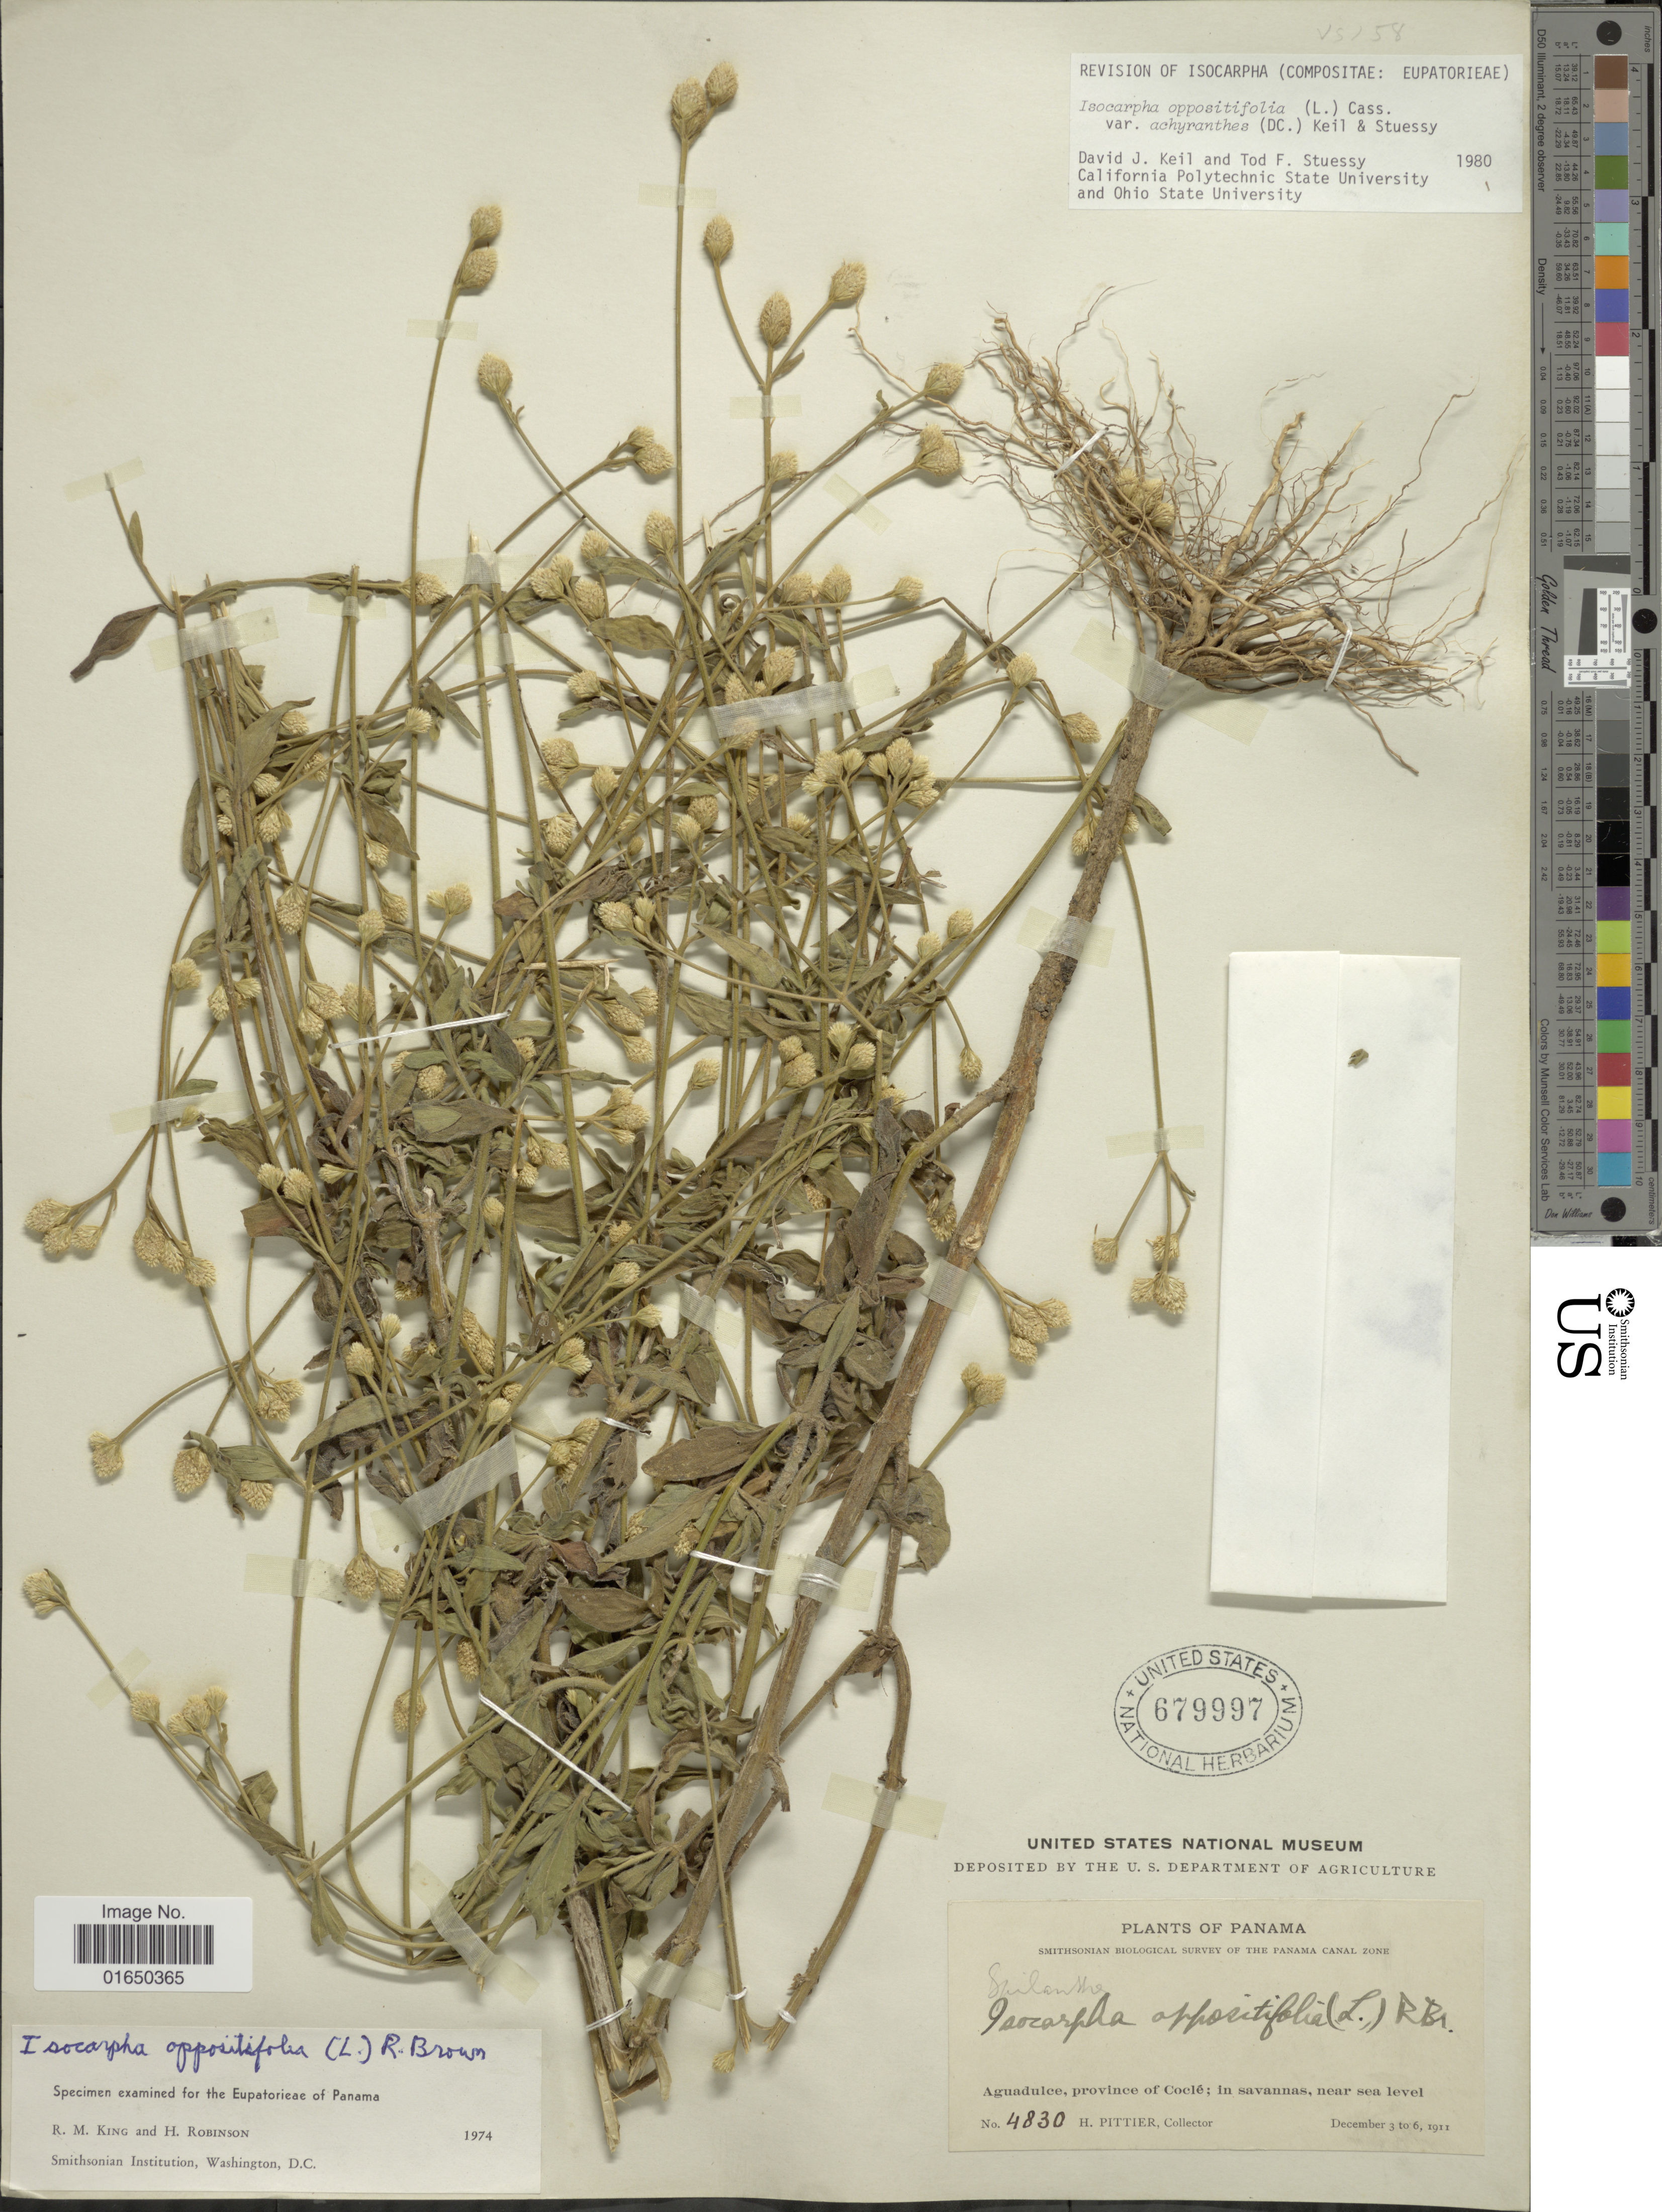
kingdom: Plantae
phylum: Tracheophyta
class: Magnoliopsida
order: Asterales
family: Asteraceae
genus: Isocarpha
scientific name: Isocarpha oppositifolia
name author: (L.) Cass.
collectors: H. F. Pittier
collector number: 4830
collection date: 1911-12-03/1911-12-06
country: Panama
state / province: Coclé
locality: The Panama Canal, Aguadulce, in savannas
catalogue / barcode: US 679997